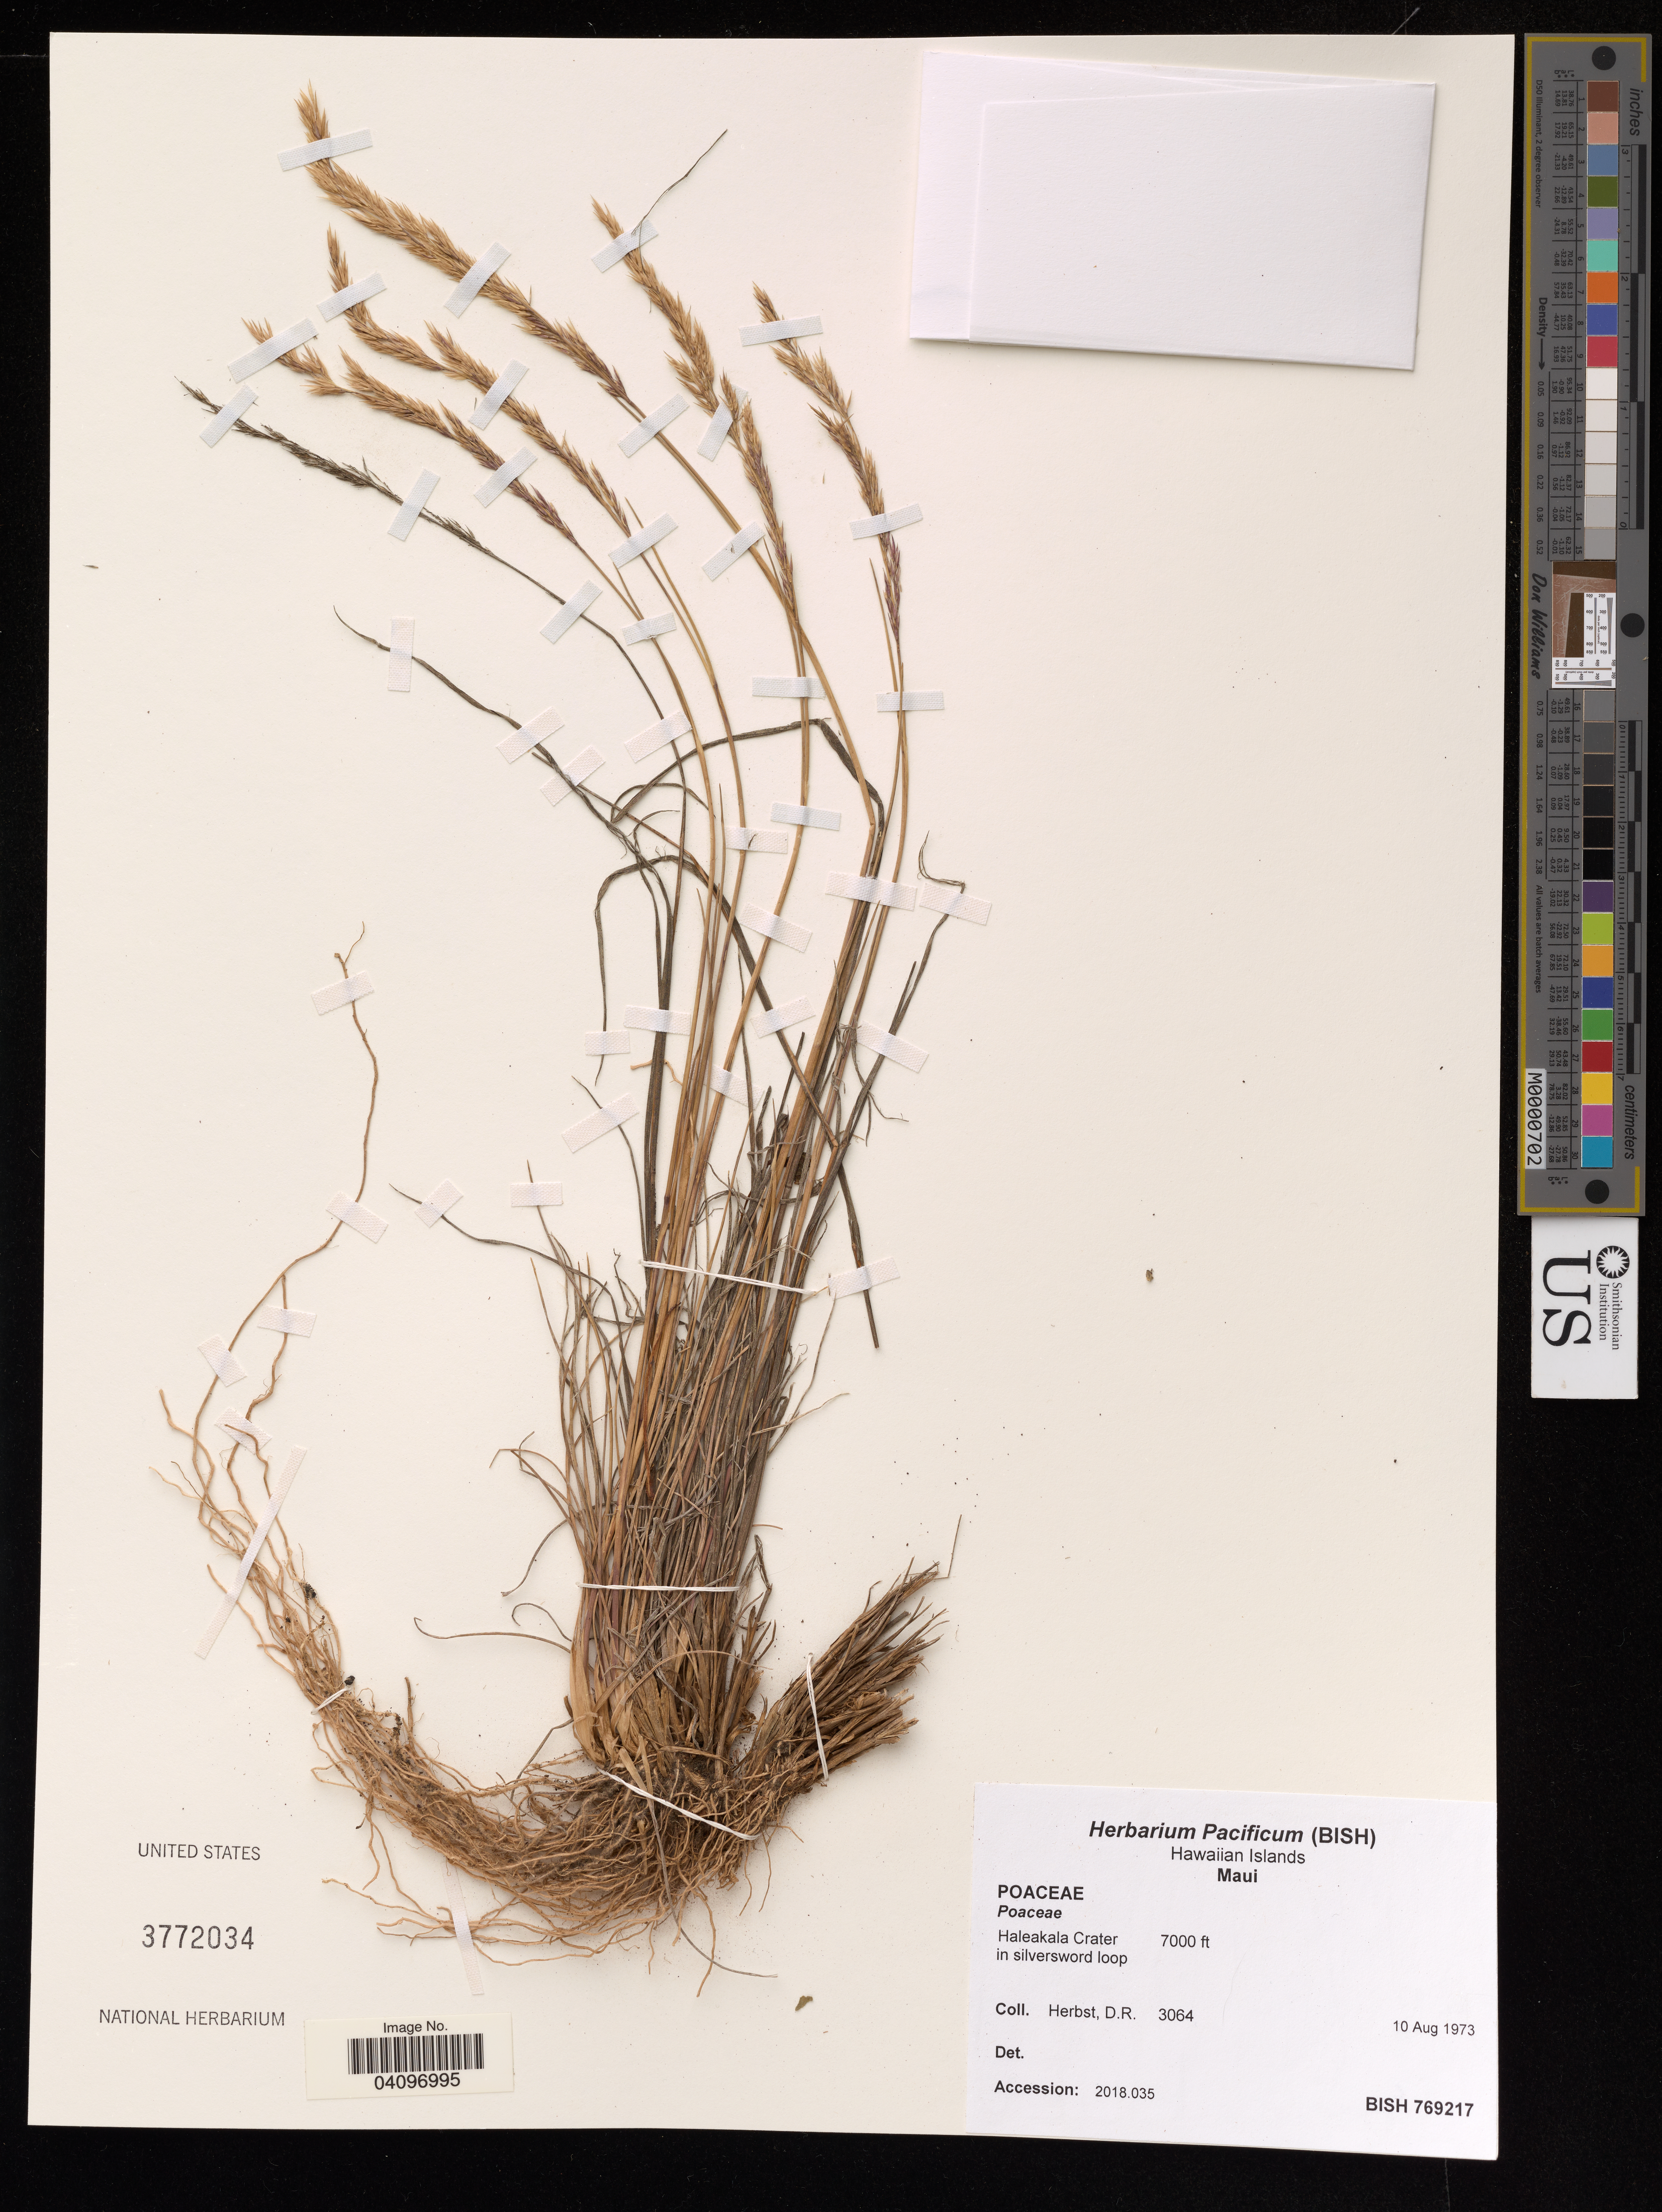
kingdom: Plantae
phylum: Tracheophyta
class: Liliopsida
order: Poales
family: Poaceae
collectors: D. R. Herbst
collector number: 3064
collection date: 1973-08-10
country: United States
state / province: Hawaii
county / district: Maui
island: Maui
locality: Haleakala Cater, in silversword loop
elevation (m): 2134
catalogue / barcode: US 3772034